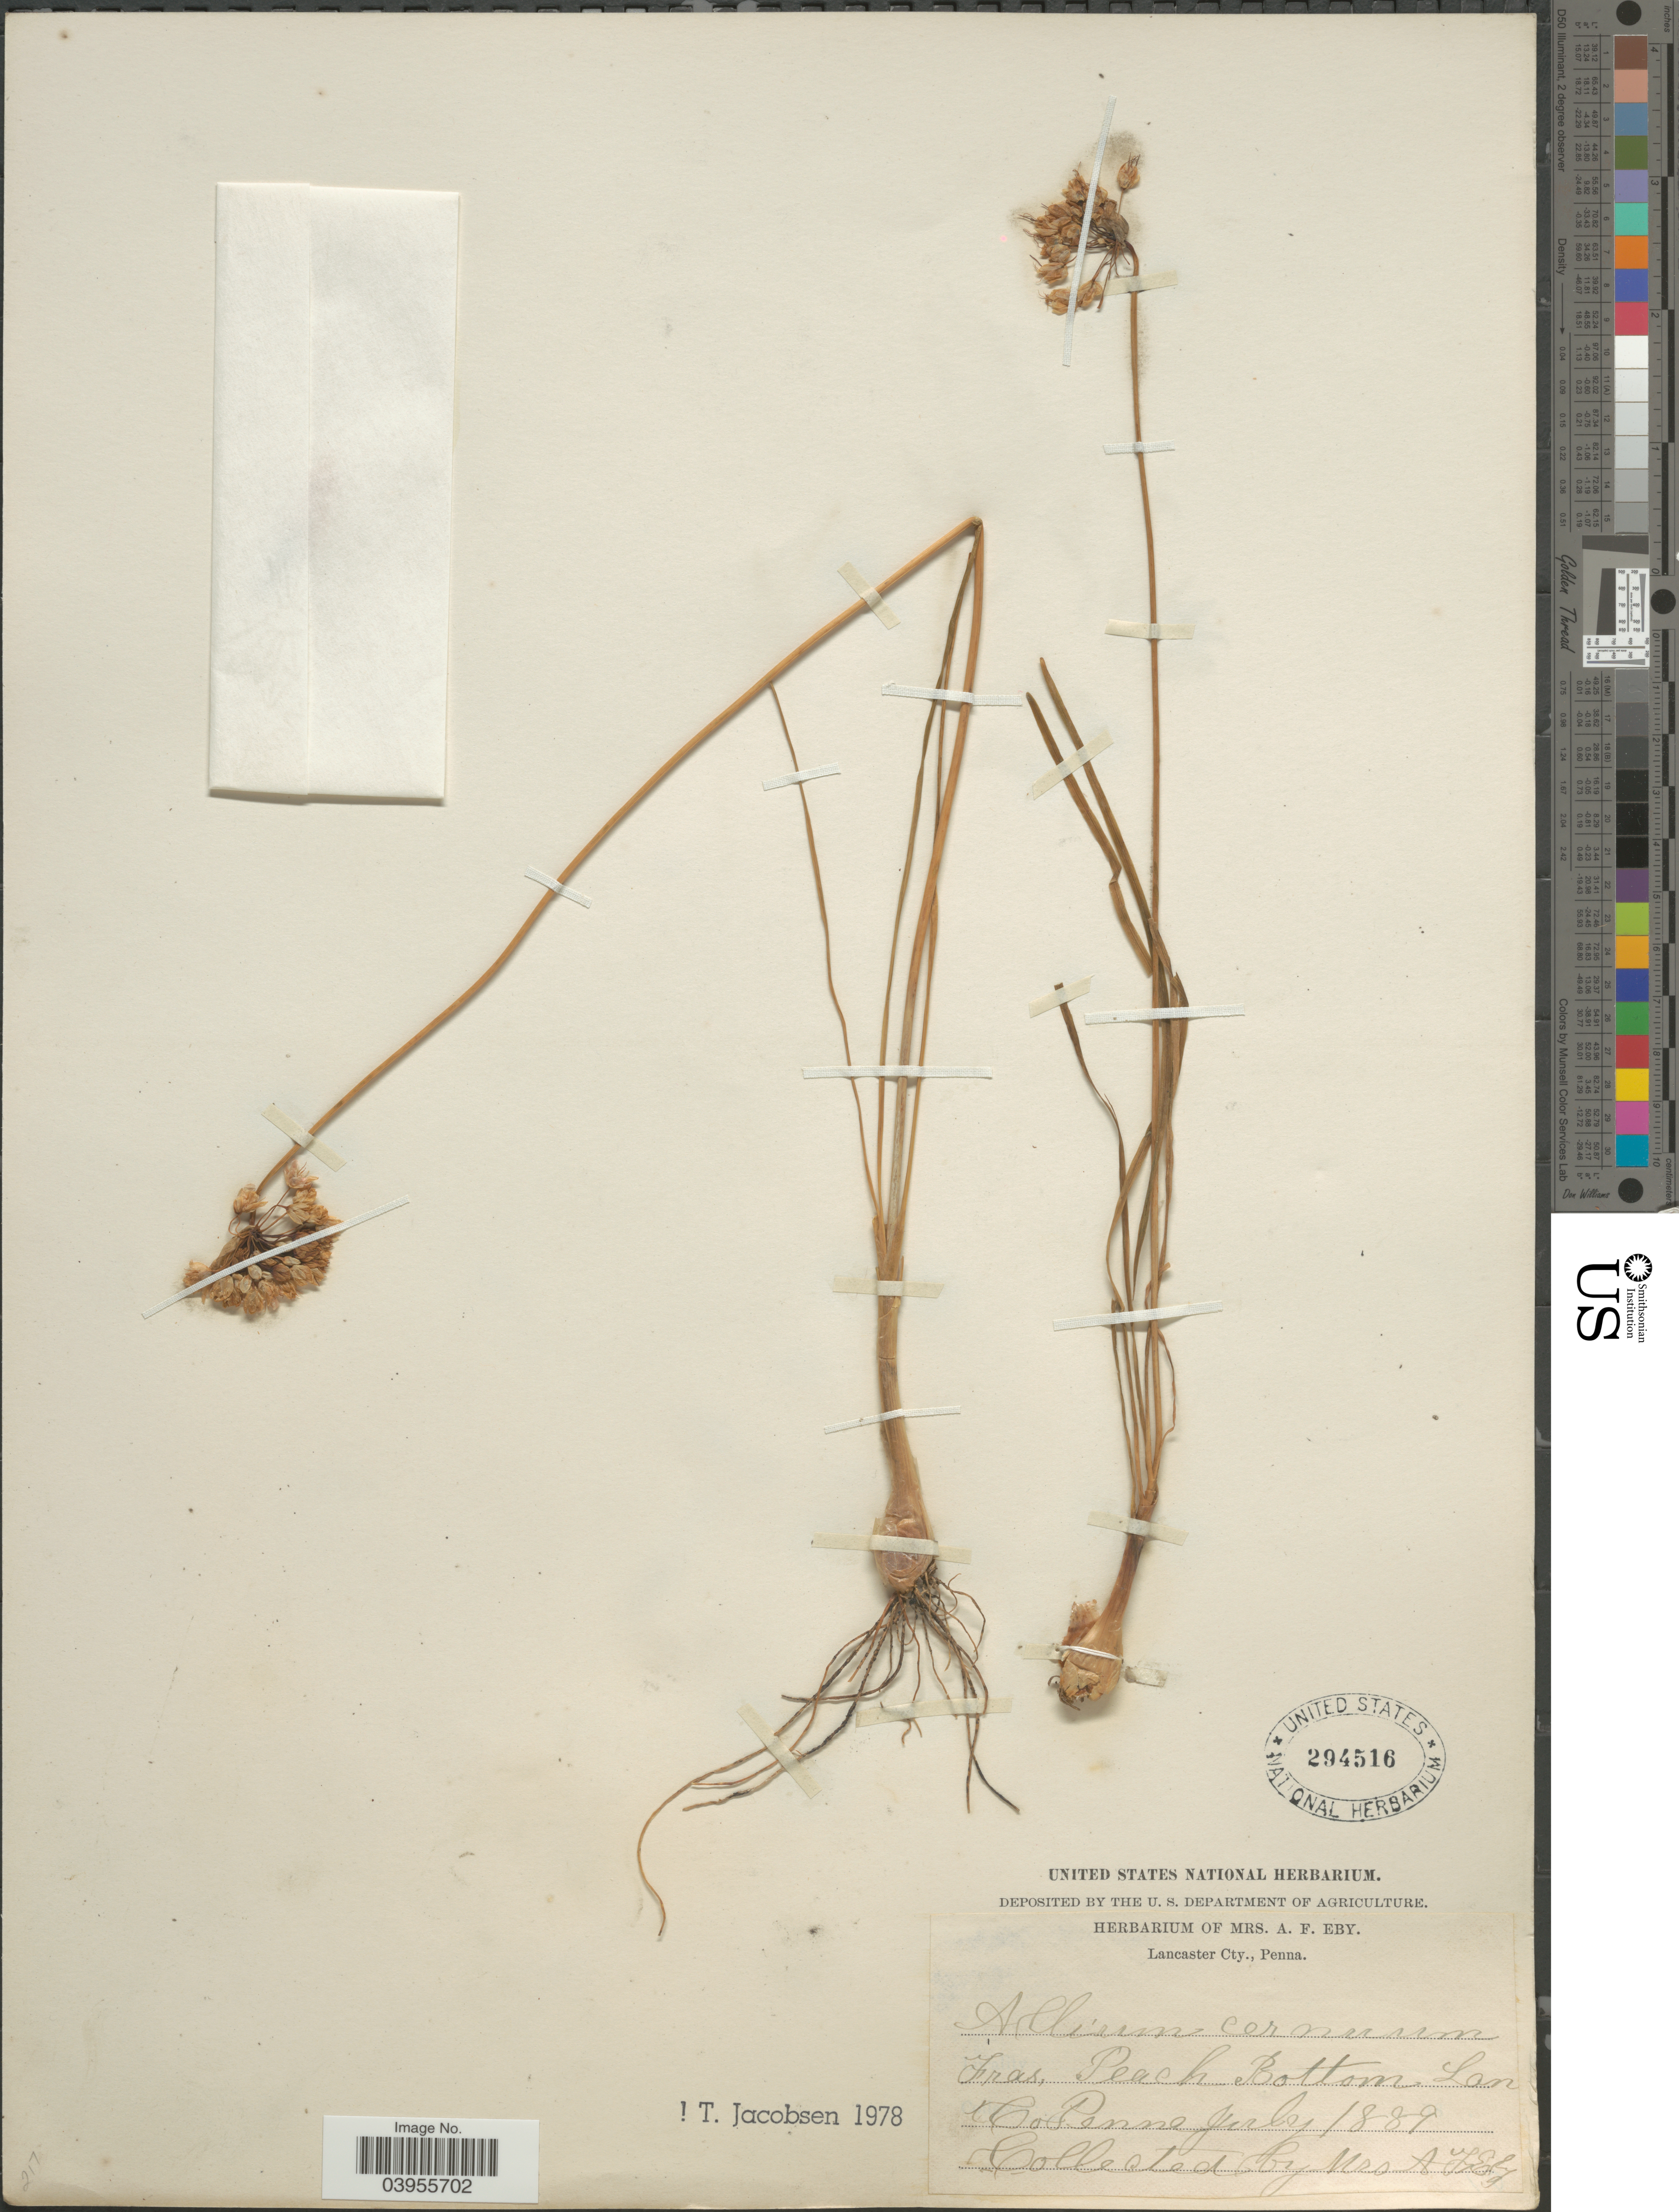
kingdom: Plantae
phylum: Tracheophyta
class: Liliopsida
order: Asparagales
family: Amaryllidaceae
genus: Allium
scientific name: Allium cernuum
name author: Roth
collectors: Mrs. A. F. Eby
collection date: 1889-07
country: United States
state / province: Pennsylvania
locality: Fras, Peach Bottom, Lan Co.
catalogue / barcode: US 294516